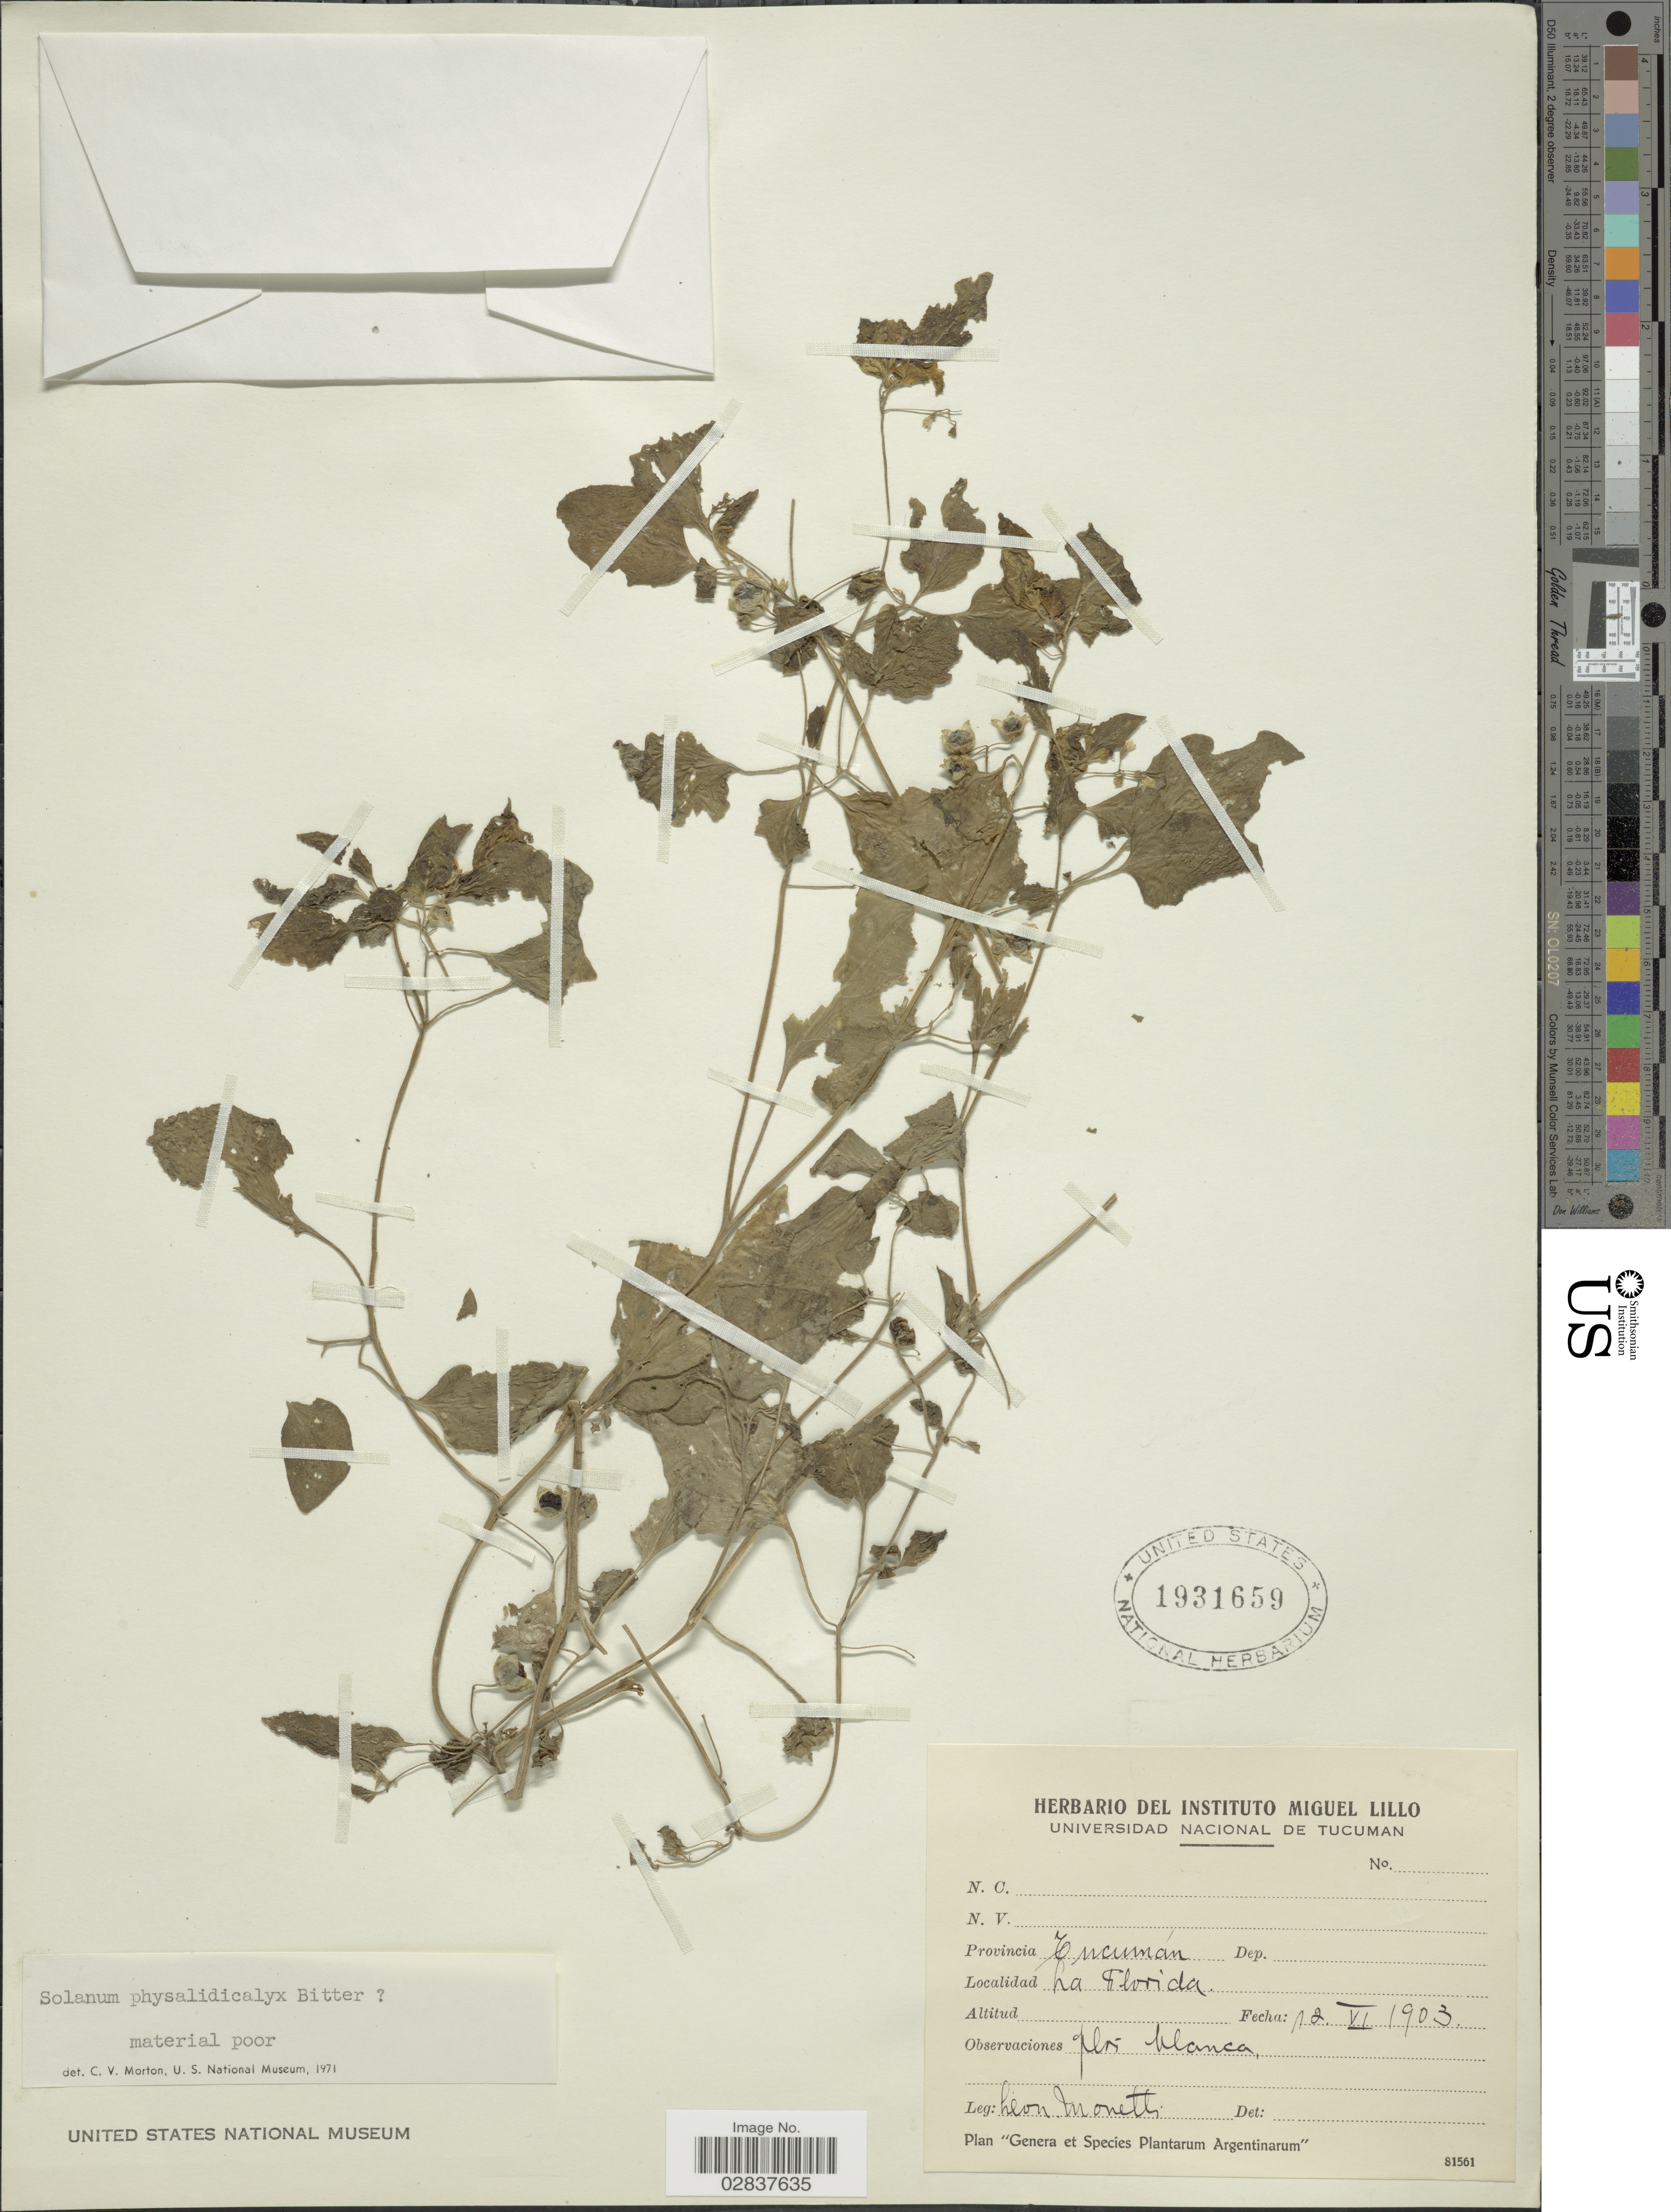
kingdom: Plantae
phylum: Tracheophyta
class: Magnoliopsida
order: Solanales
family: Solanaceae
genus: Solanum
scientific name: Solanum physalifolium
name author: Rusby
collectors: L. Monetti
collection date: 1903-06-12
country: Argentina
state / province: Tucuman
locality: La Florida.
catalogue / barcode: US 1931659